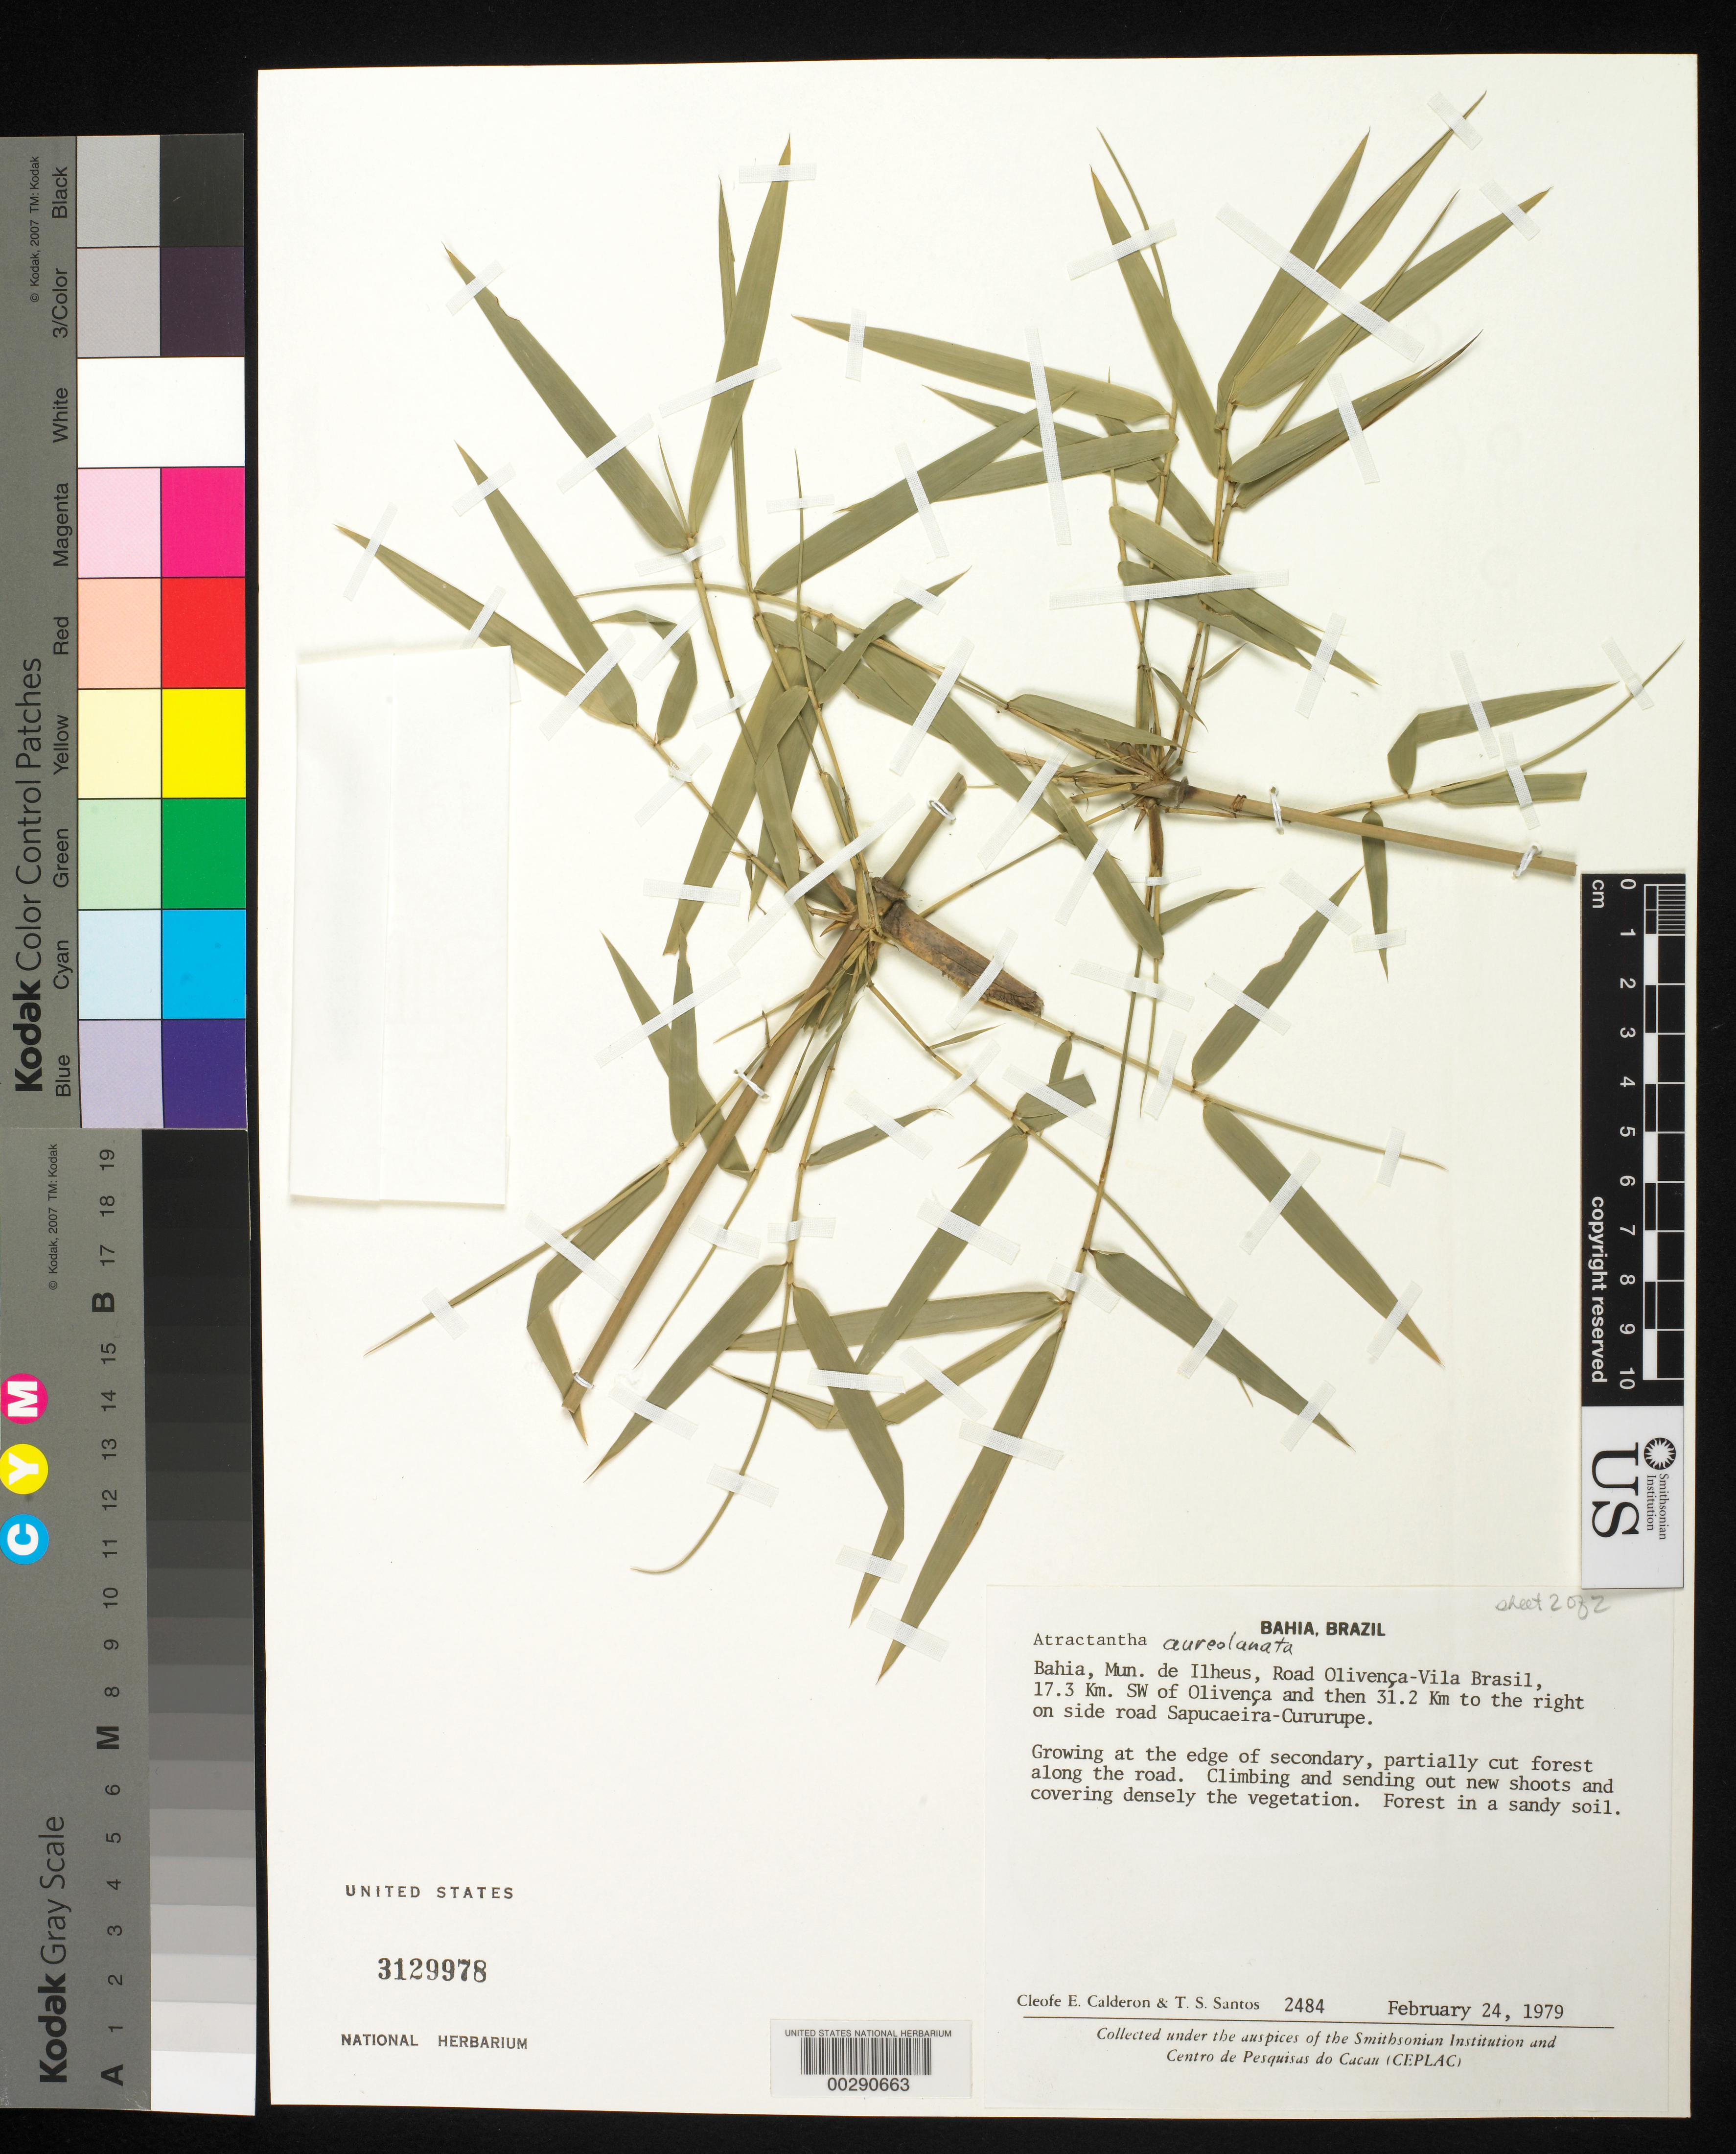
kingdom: Plantae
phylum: Tracheophyta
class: Liliopsida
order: Poales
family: Poaceae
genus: Atractantha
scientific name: Atractantha aureolanata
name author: Judz.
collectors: C. E. Calderón & T. S. Santos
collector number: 2484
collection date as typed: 24 Feb 1979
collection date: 1979-02-24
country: Brazil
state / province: Bahia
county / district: Ilhéus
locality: Road olivenca-vila brasil, 17,3 km sw of olivenca and then 31.2 km to right on side road sapucaeira-cururupe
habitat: Edge of secondary, partially cut forest along road; forest in sandy soil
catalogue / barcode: US 3129978